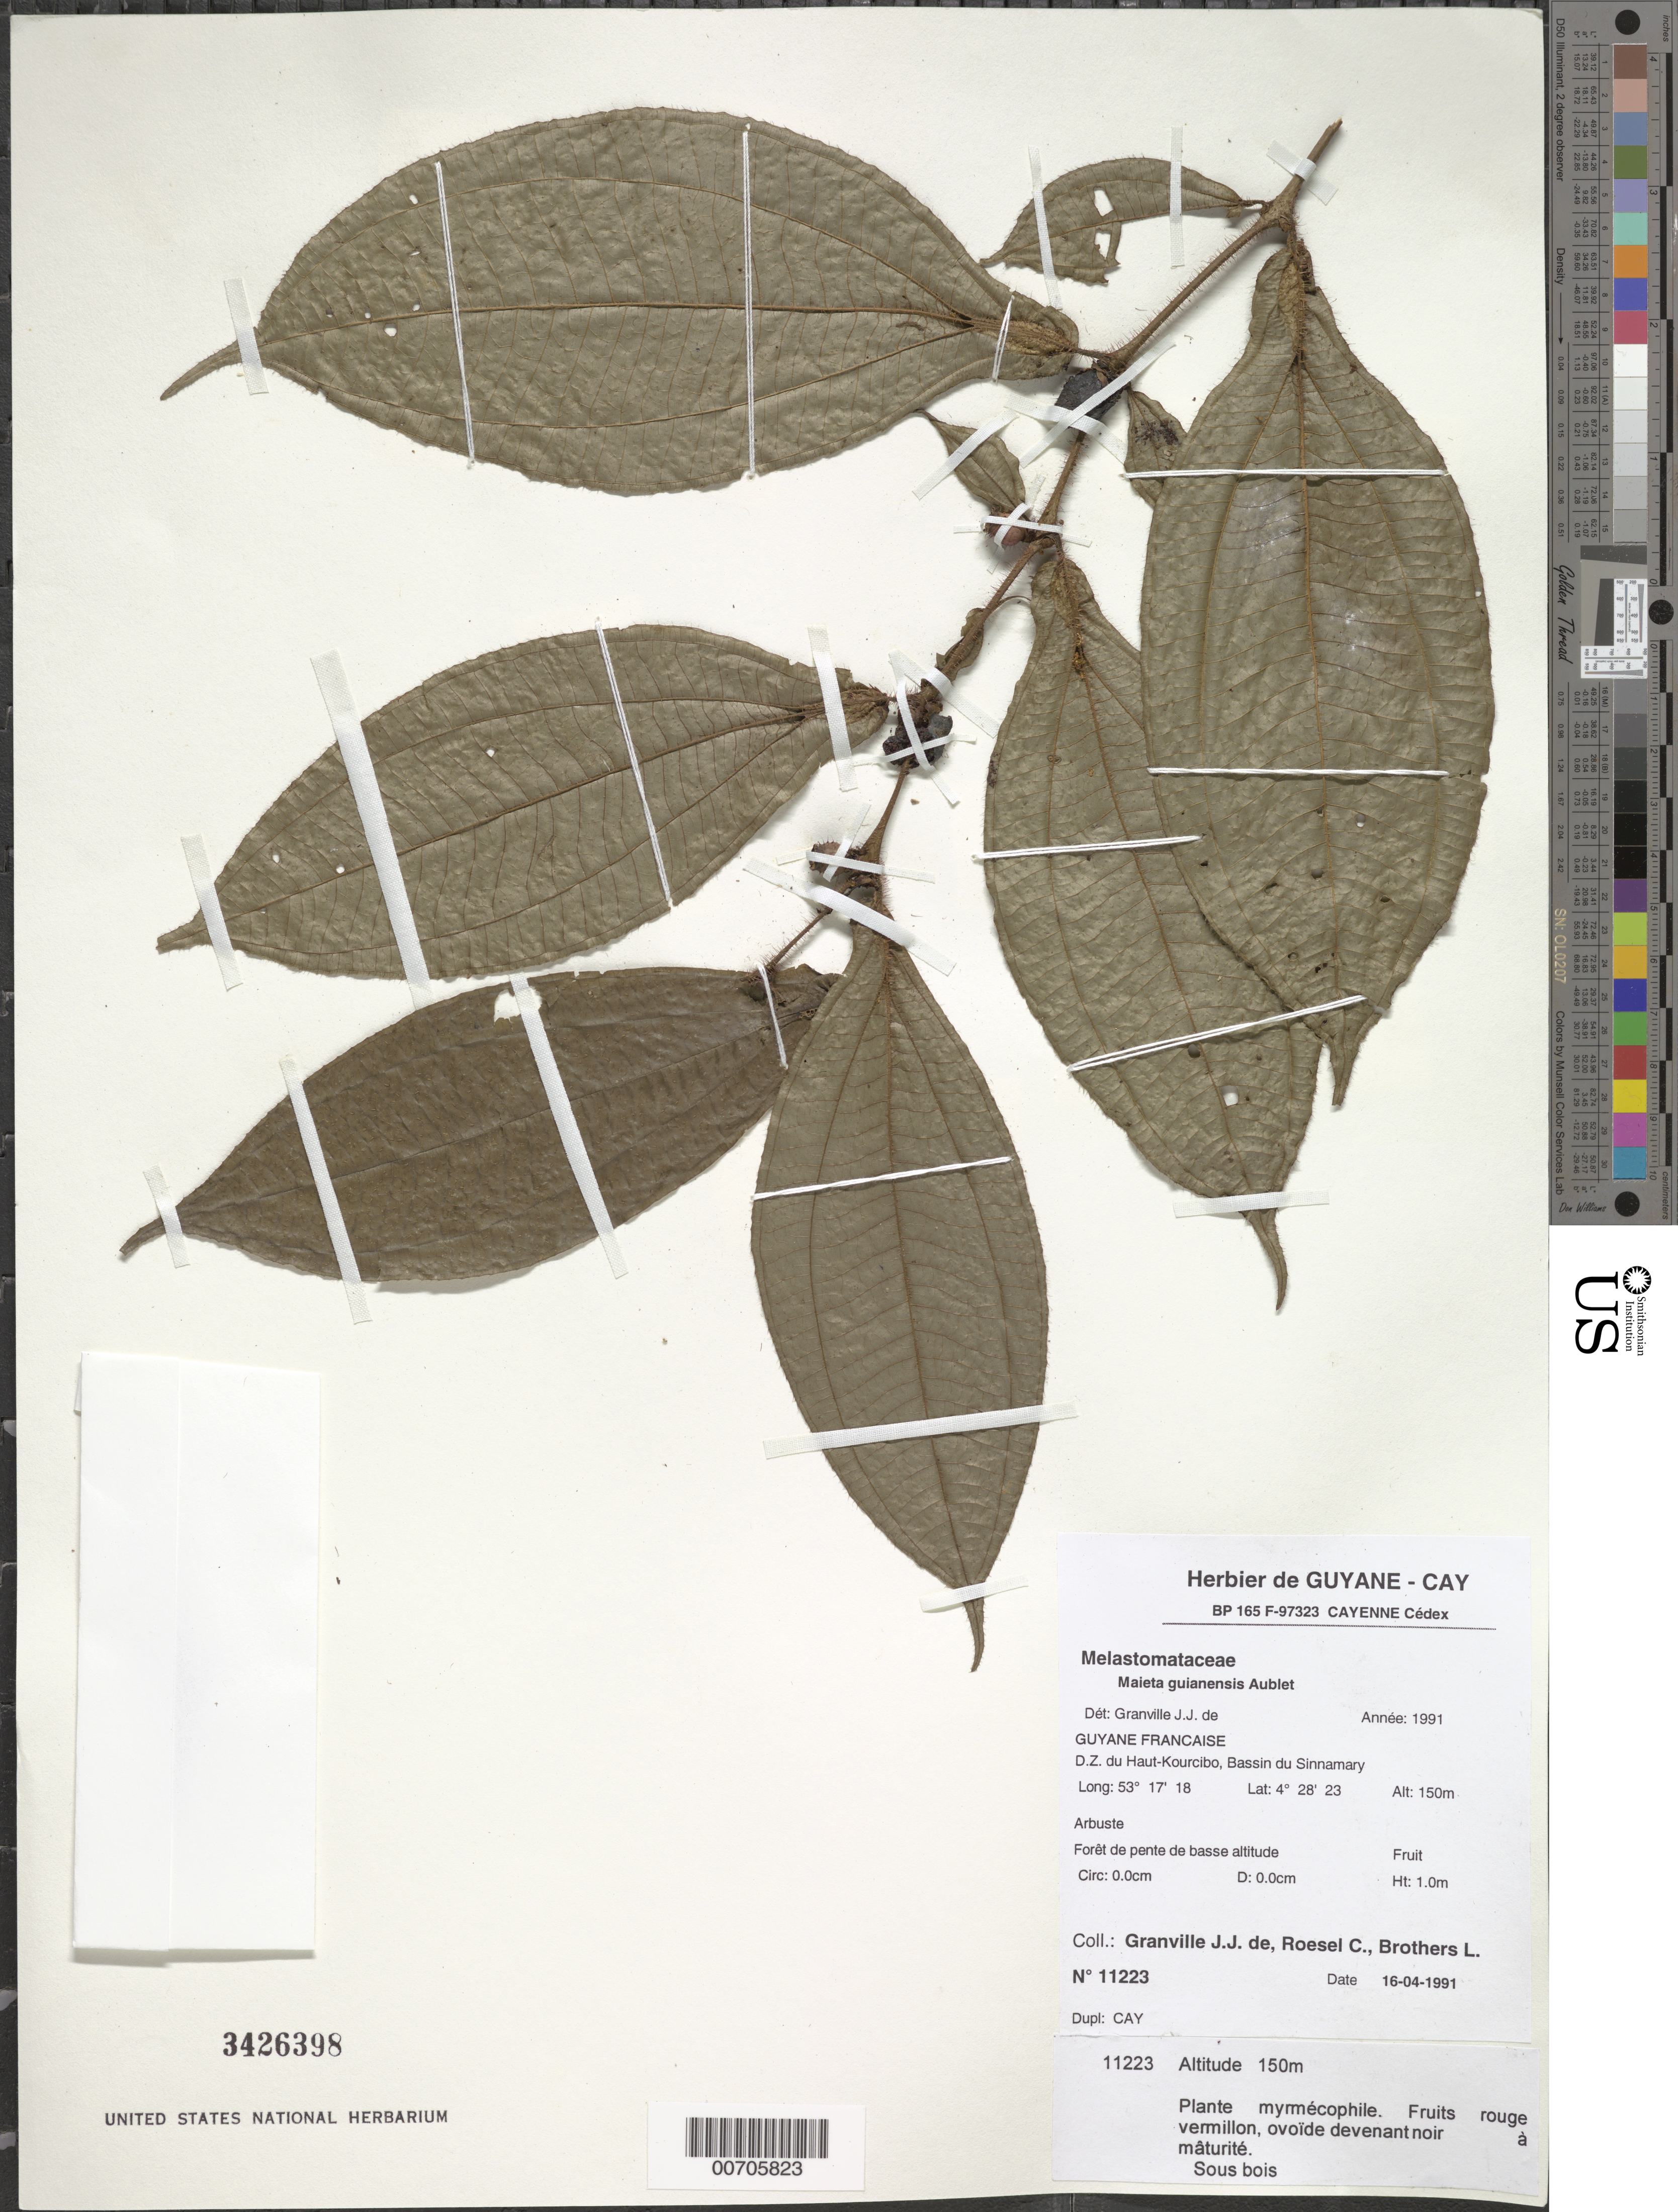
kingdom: Plantae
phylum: Tracheophyta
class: Magnoliopsida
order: Myrtales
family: Melastomataceae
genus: Maieta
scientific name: Maieta guianensis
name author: Aubl.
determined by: Granville, J. J. de, (CAY), Institut de Recherche pour le Developpement (IRD) (FRENCH GUIANA)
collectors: J.-J. de Granville, C. S. Roesel & L. Brothers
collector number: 11223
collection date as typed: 16-Apr-91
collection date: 1991-04-16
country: French Guiana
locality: D.Z. du Haut-Kourcibo, Bassin du Sinnamary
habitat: Forêt de pente de basse altitude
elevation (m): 150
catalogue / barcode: US 3426398